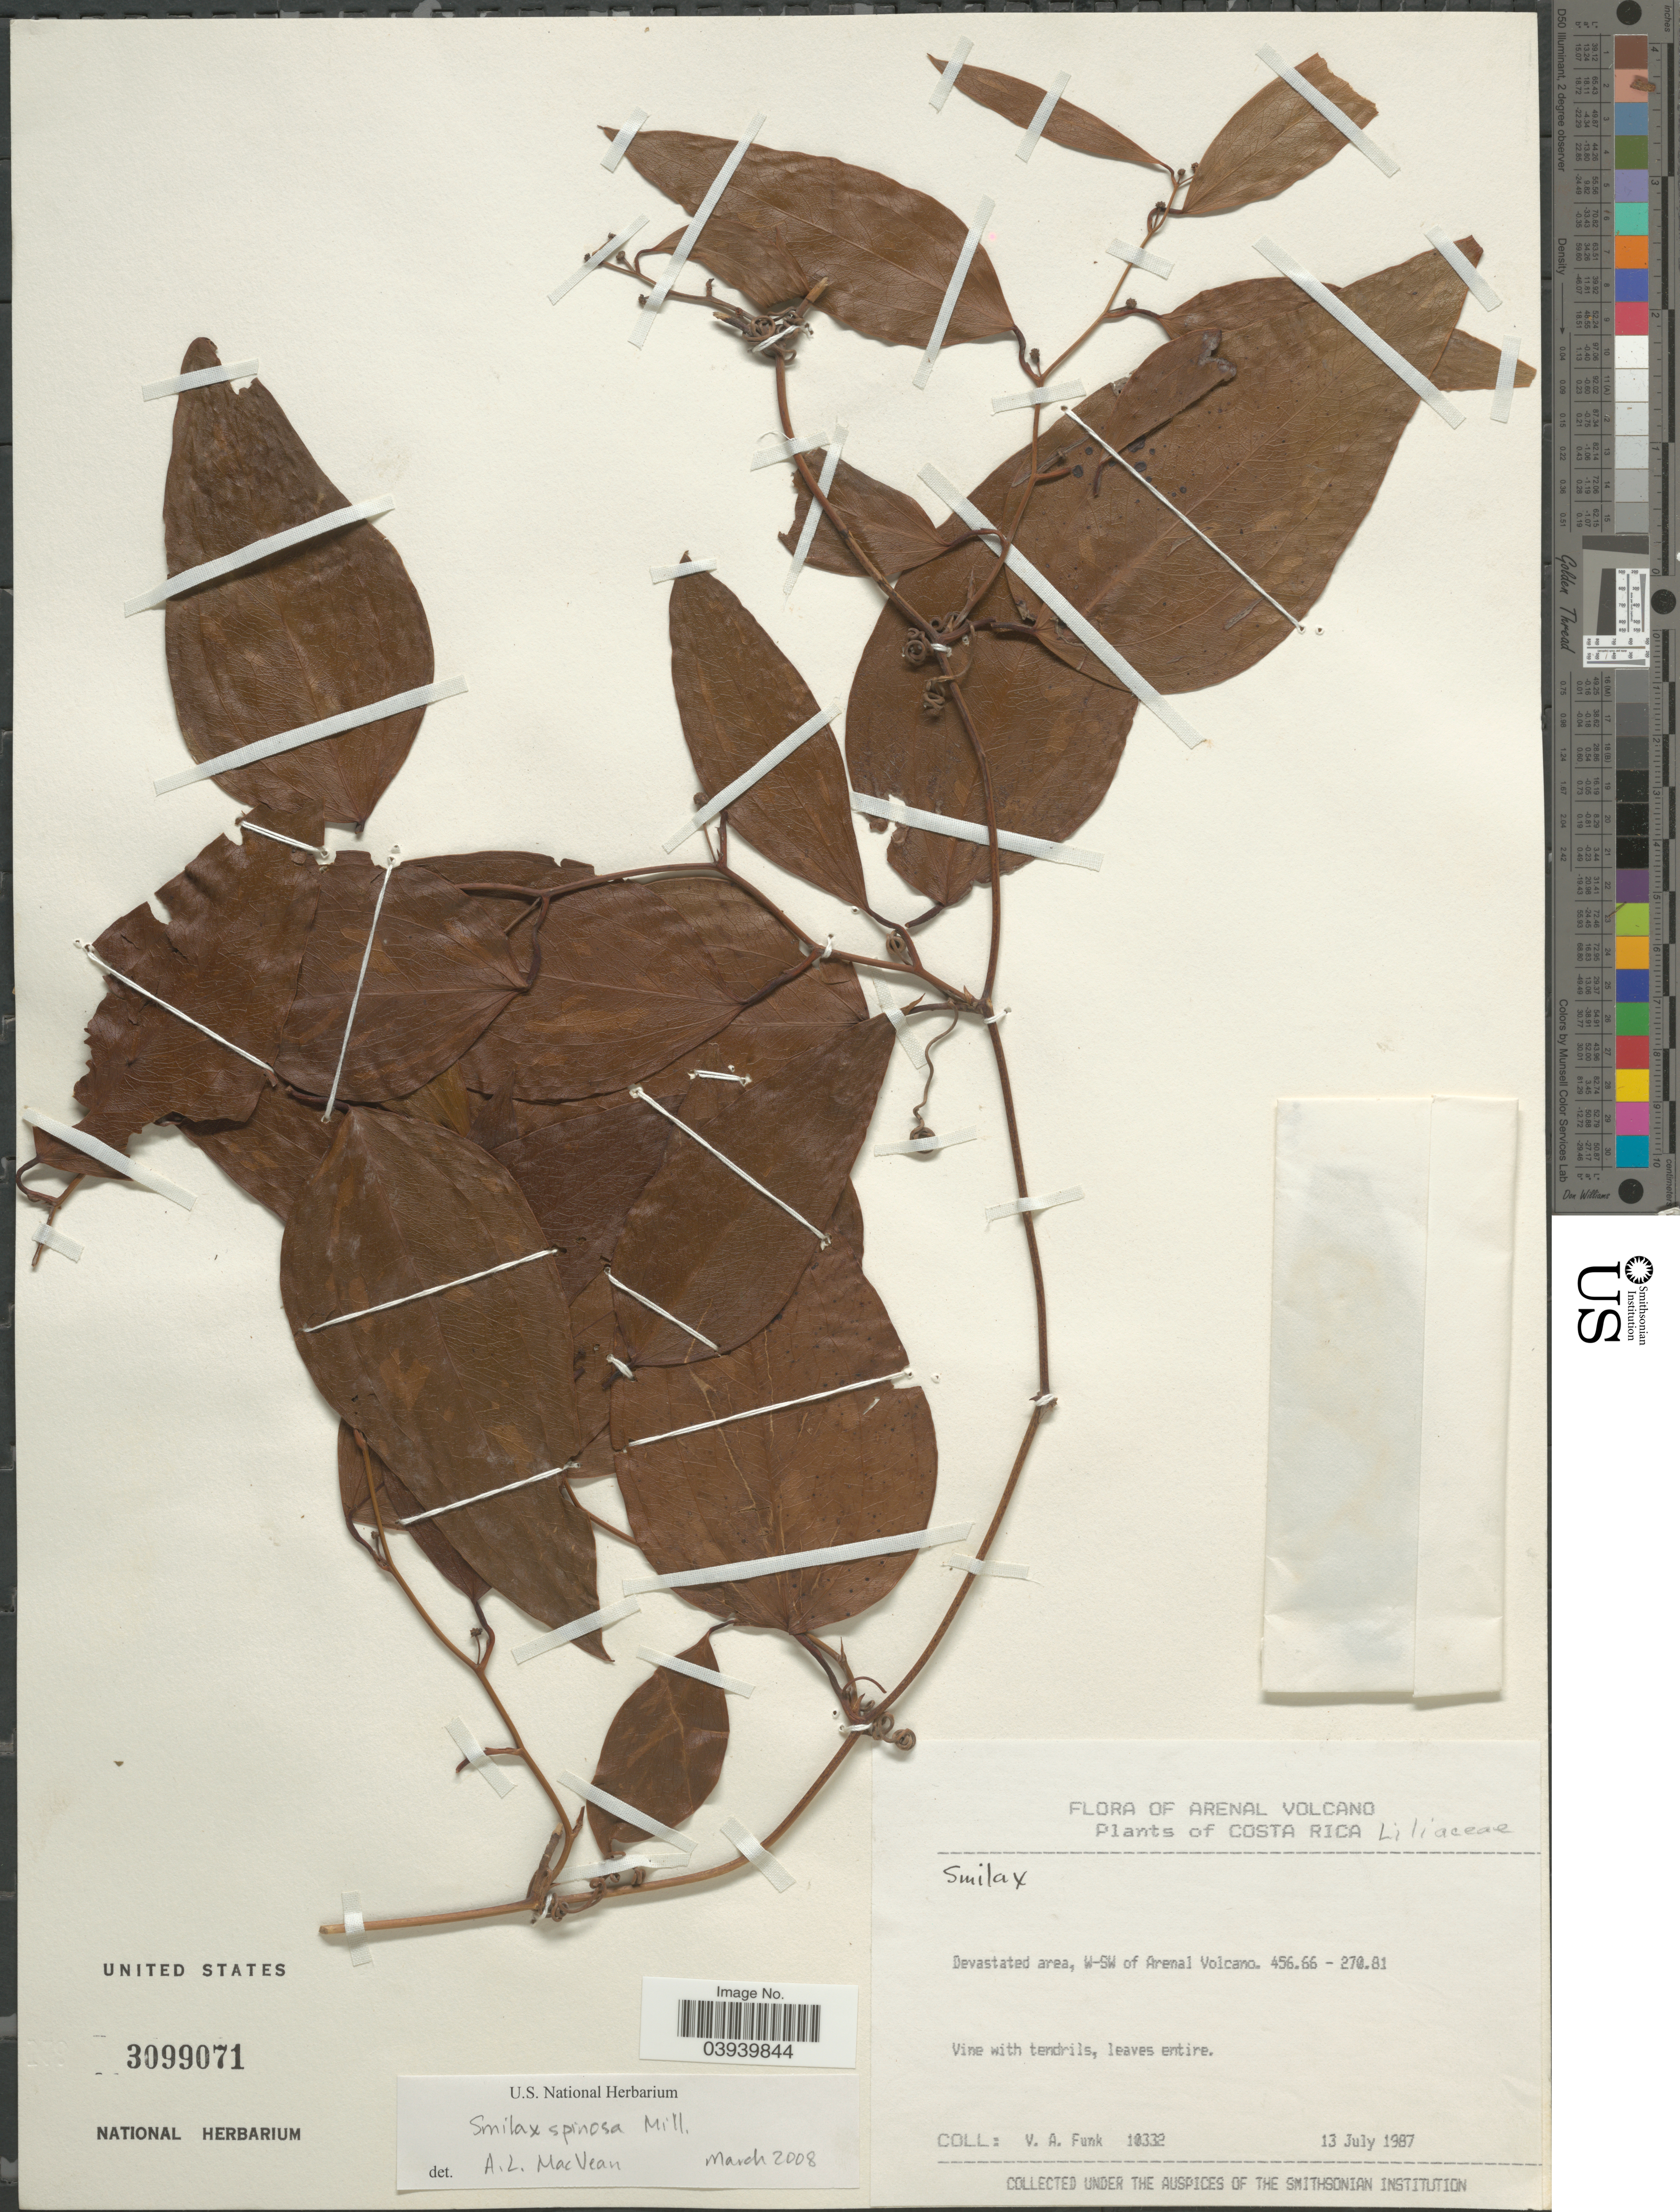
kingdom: Plantae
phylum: Tracheophyta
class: Liliopsida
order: Liliales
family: Smilacaceae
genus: Smilax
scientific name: Smilax spinosa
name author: Mill.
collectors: V. Funk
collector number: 10332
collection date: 1987-07-13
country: Costa Rica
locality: Arenal Volcano. Devastated area, W-SW of Arenal Volcano. 456.66-270.81.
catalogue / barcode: US 3099071